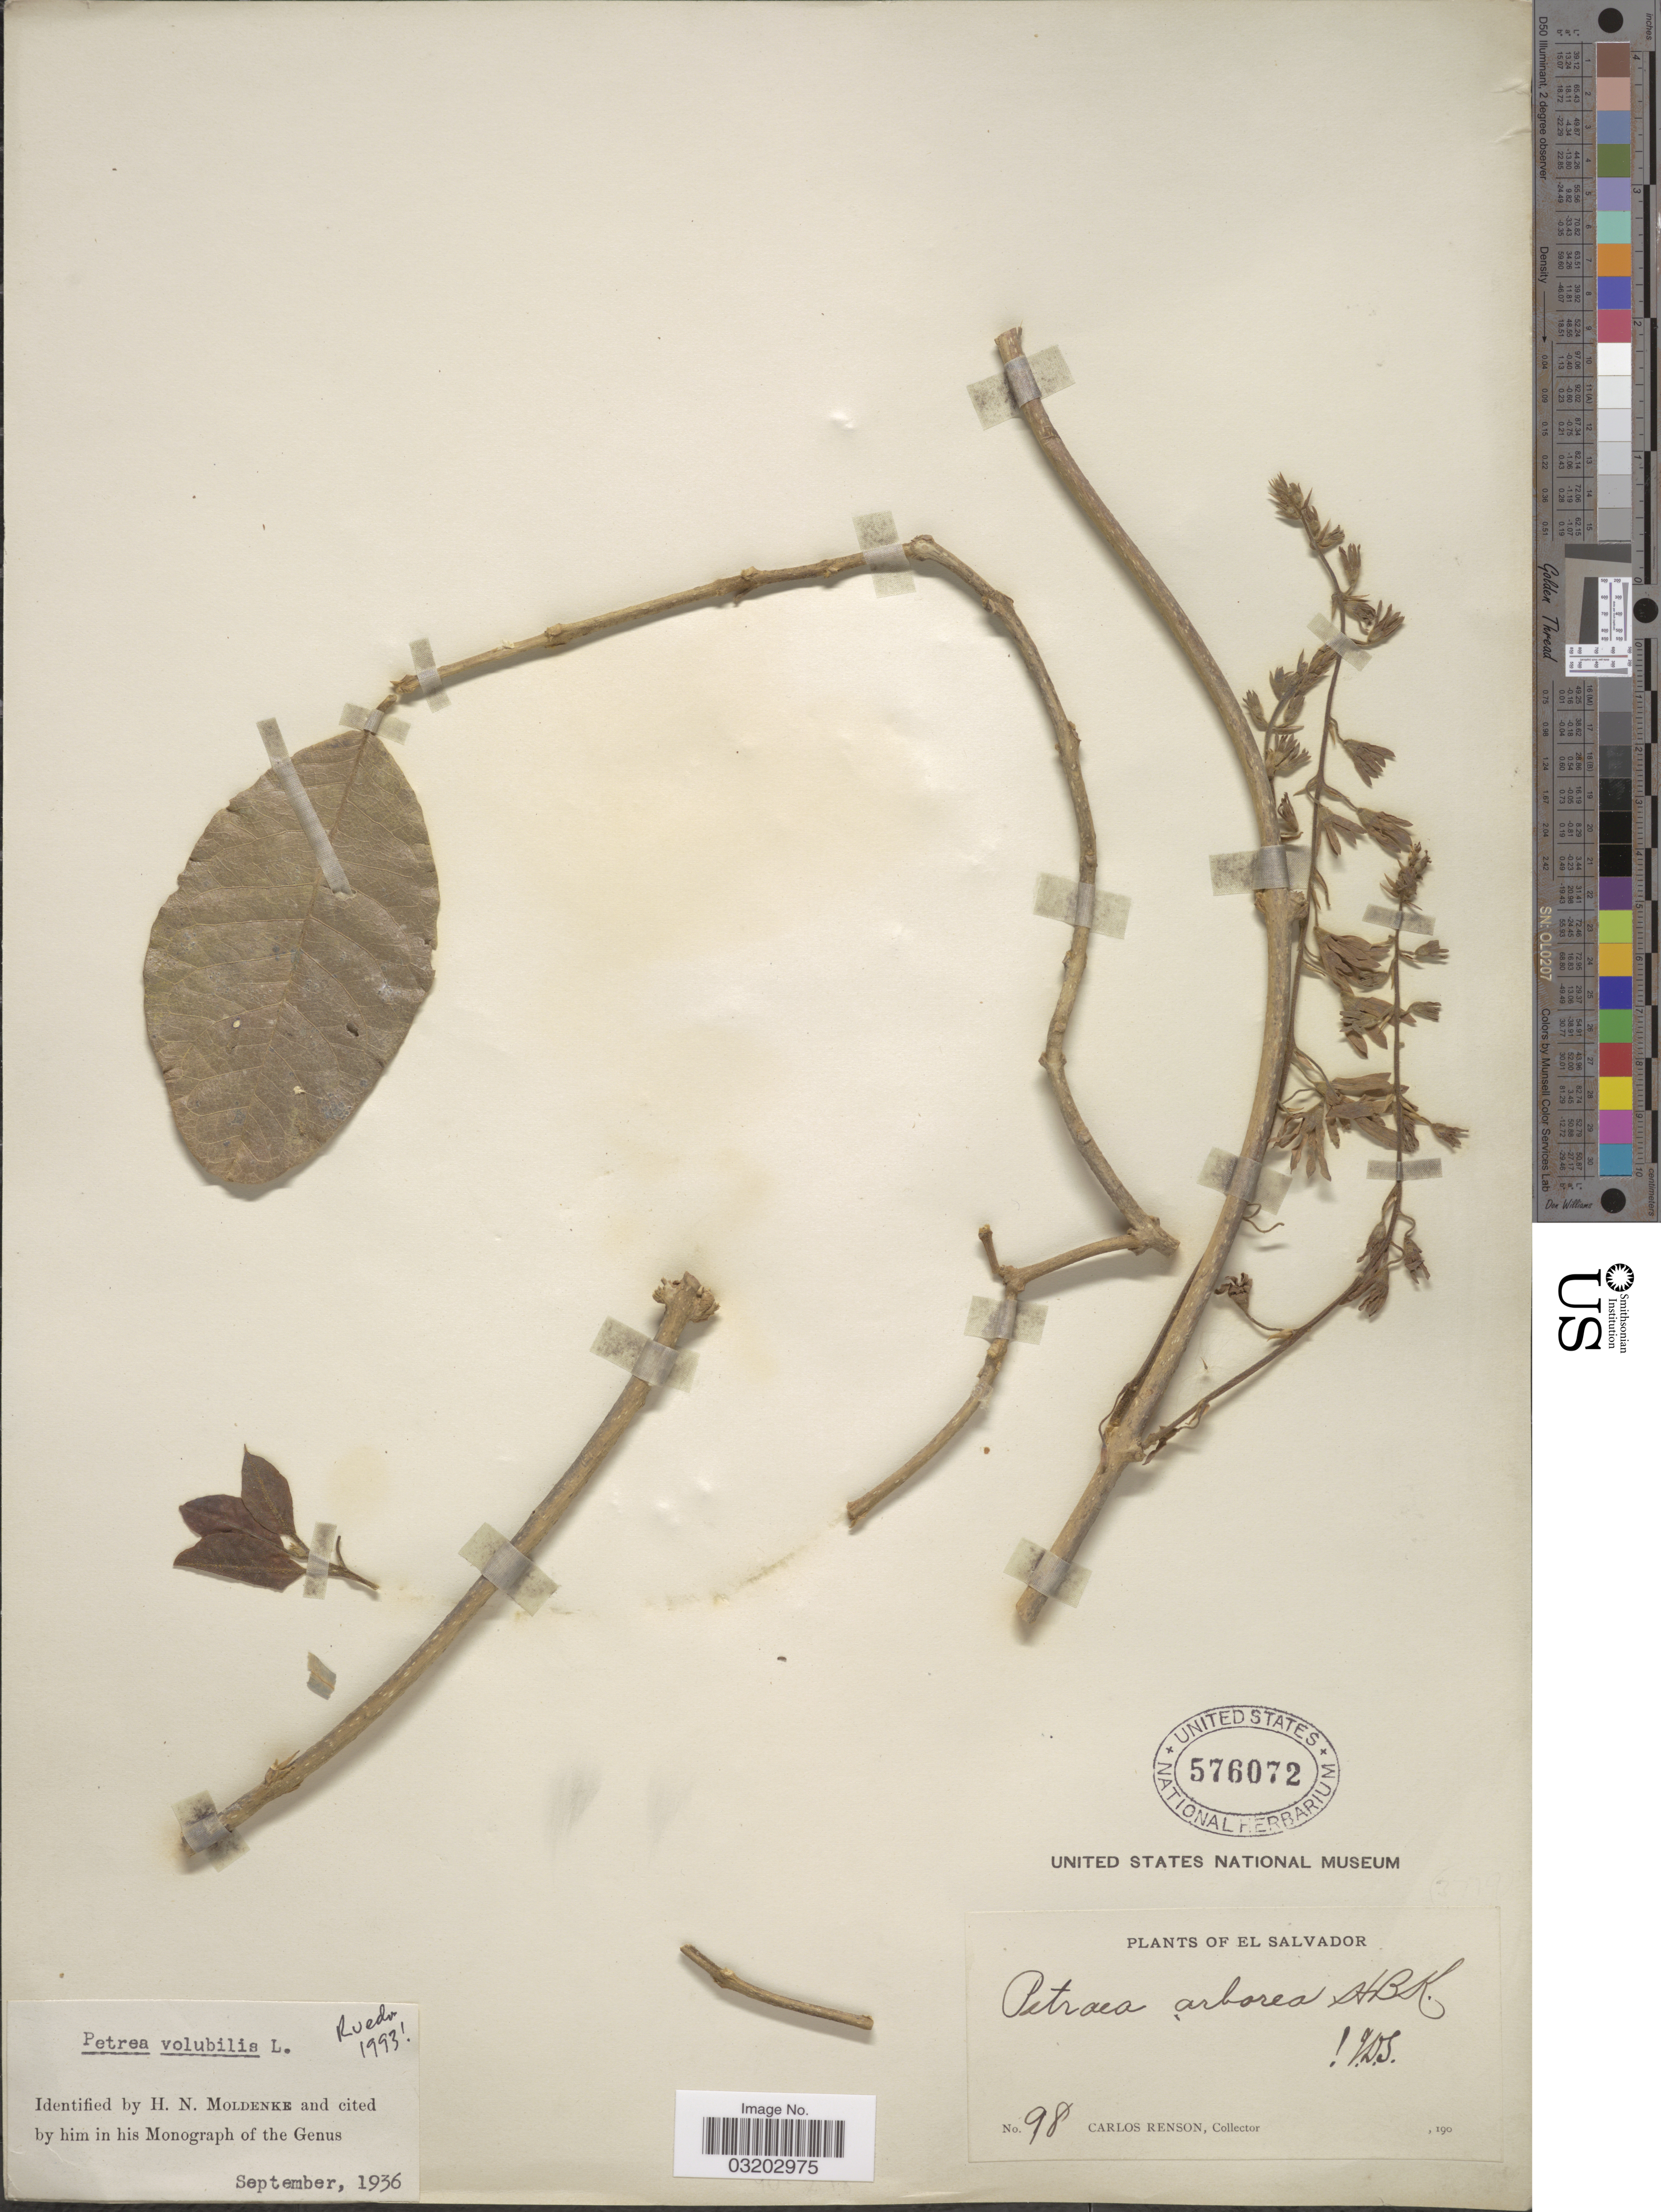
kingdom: Plantae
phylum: Tracheophyta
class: Magnoliopsida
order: Lamiales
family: Verbenaceae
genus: Petrea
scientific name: Petrea volubilis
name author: L.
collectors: C. Renson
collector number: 98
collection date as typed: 190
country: El Salvador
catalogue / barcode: US 576072